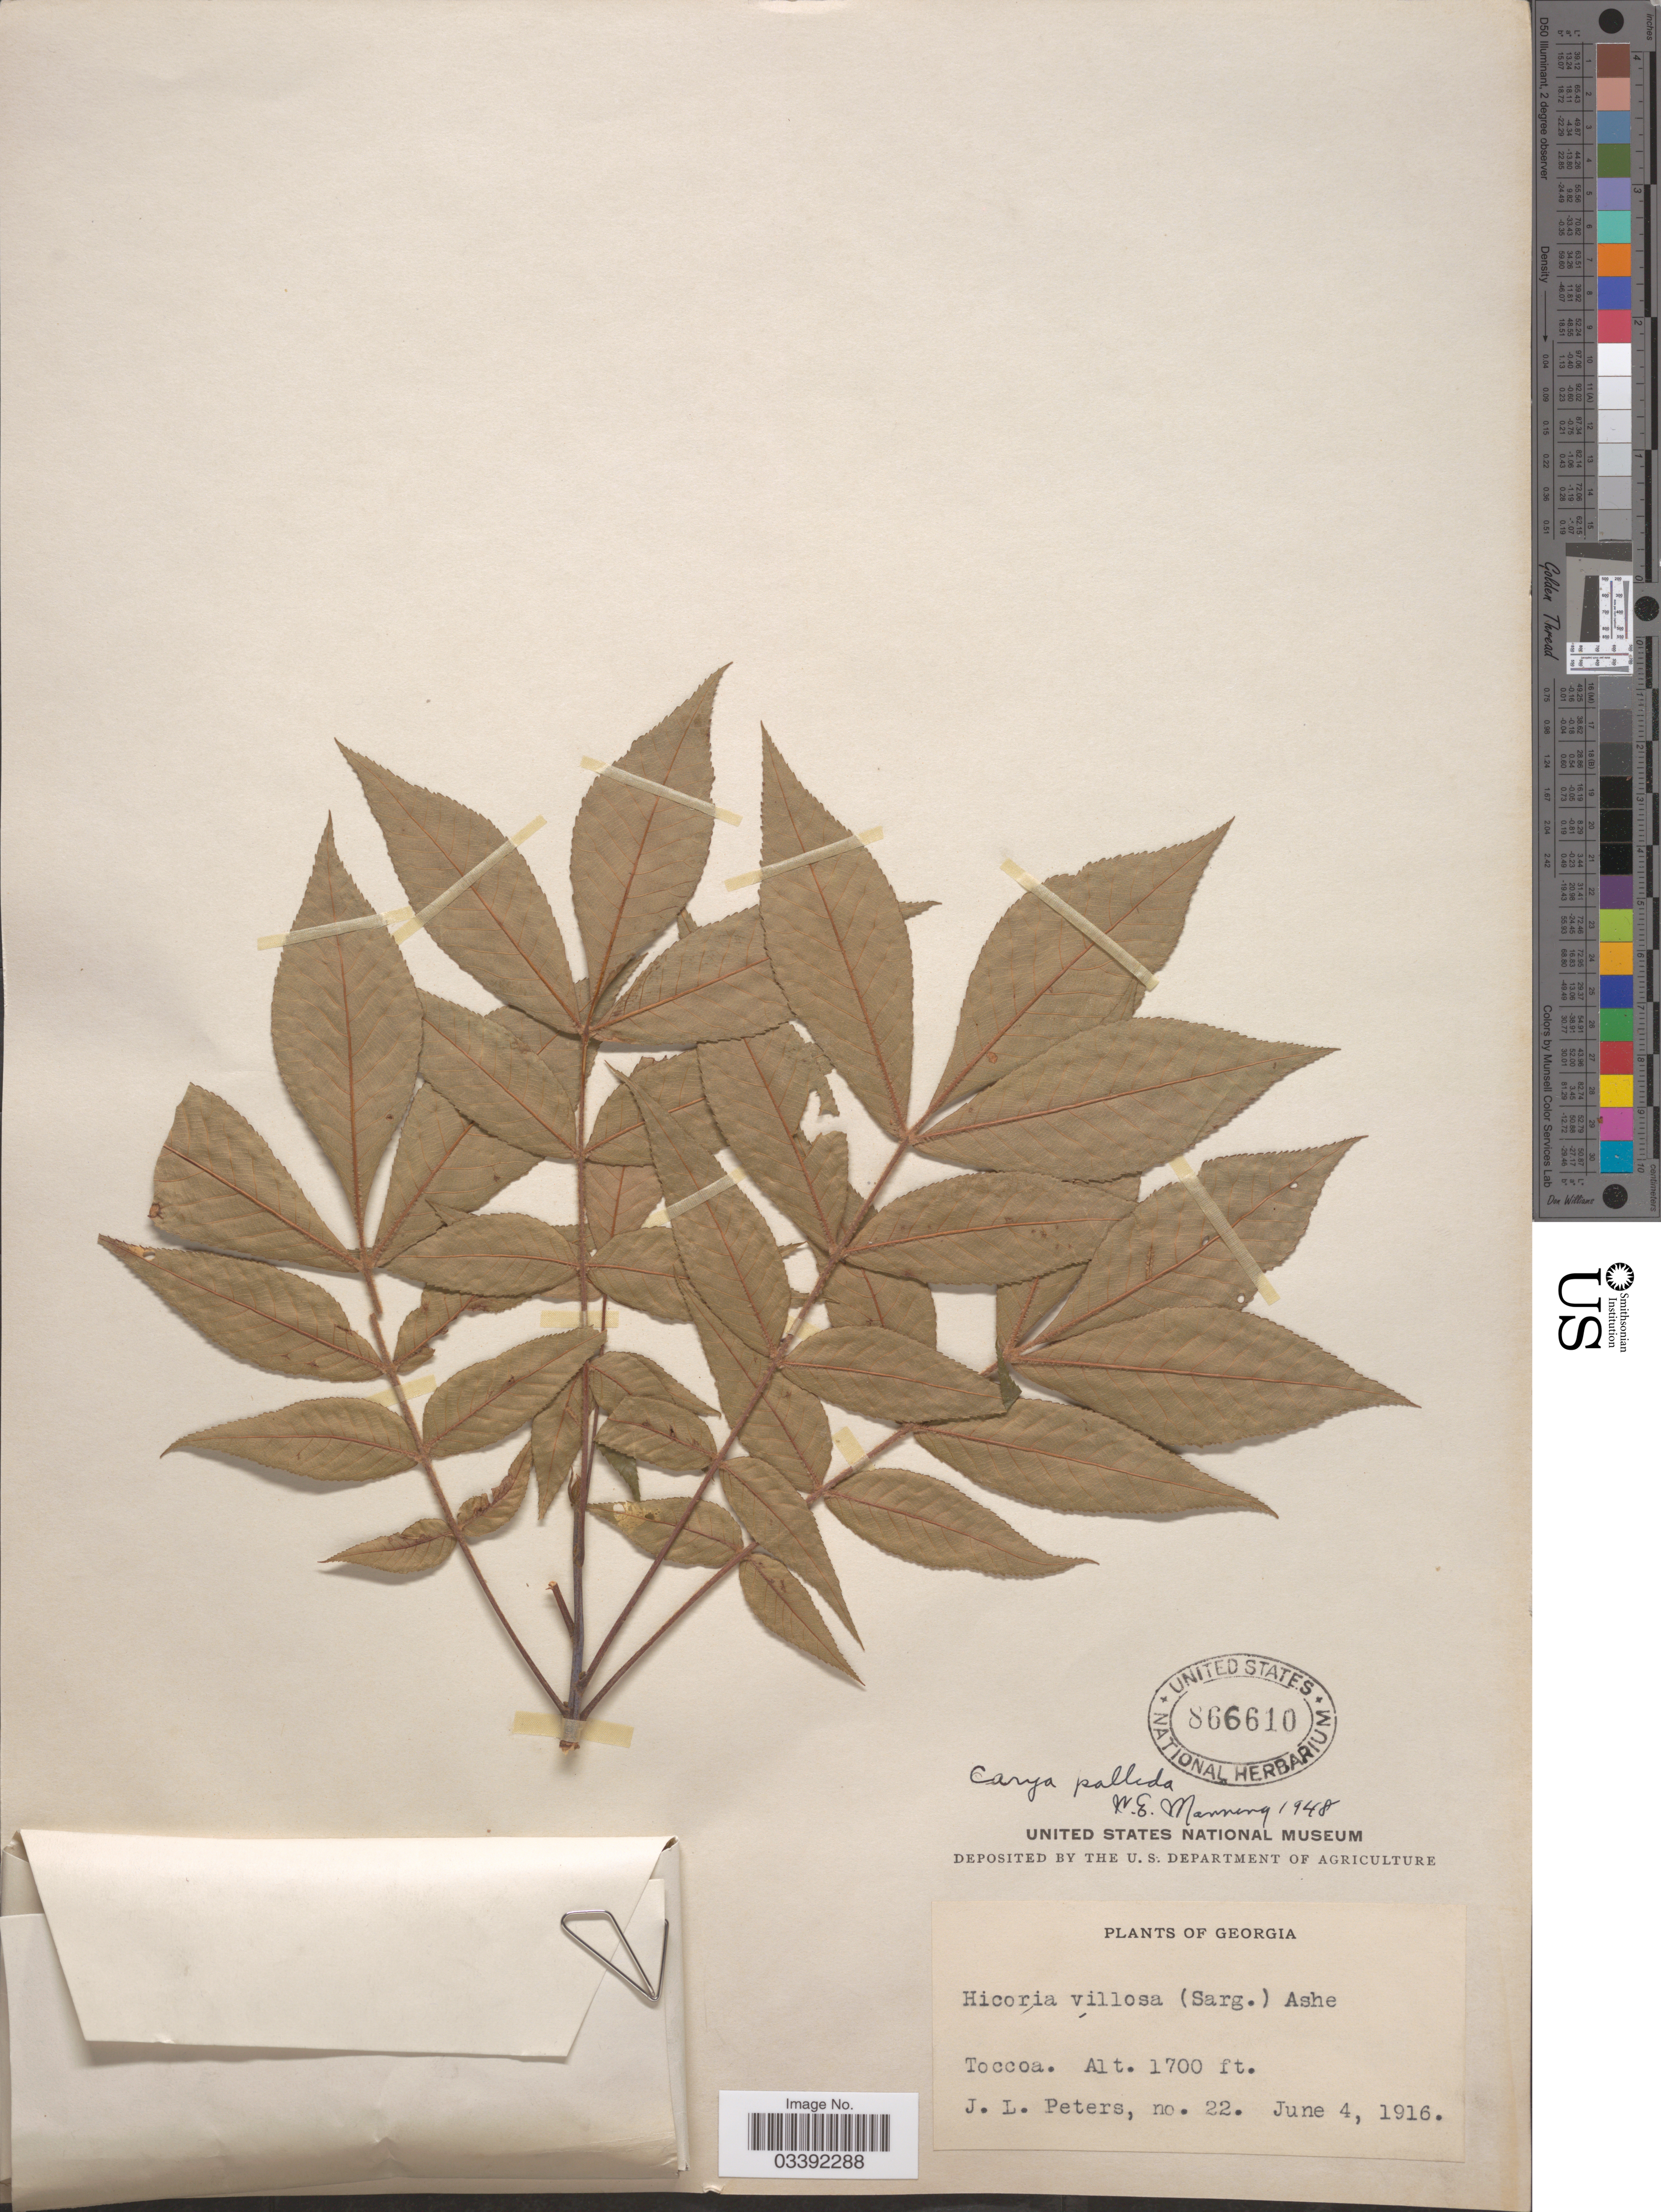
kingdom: Plantae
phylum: Tracheophyta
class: Magnoliopsida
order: Fagales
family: Juglandaceae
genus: Carya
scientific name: Carya pallida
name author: (Ashe) Engl. & Graebner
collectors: J. L. Peters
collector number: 22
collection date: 1916-06-04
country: United States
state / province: Georgia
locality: Toccoa.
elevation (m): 518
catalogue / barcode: US 866610